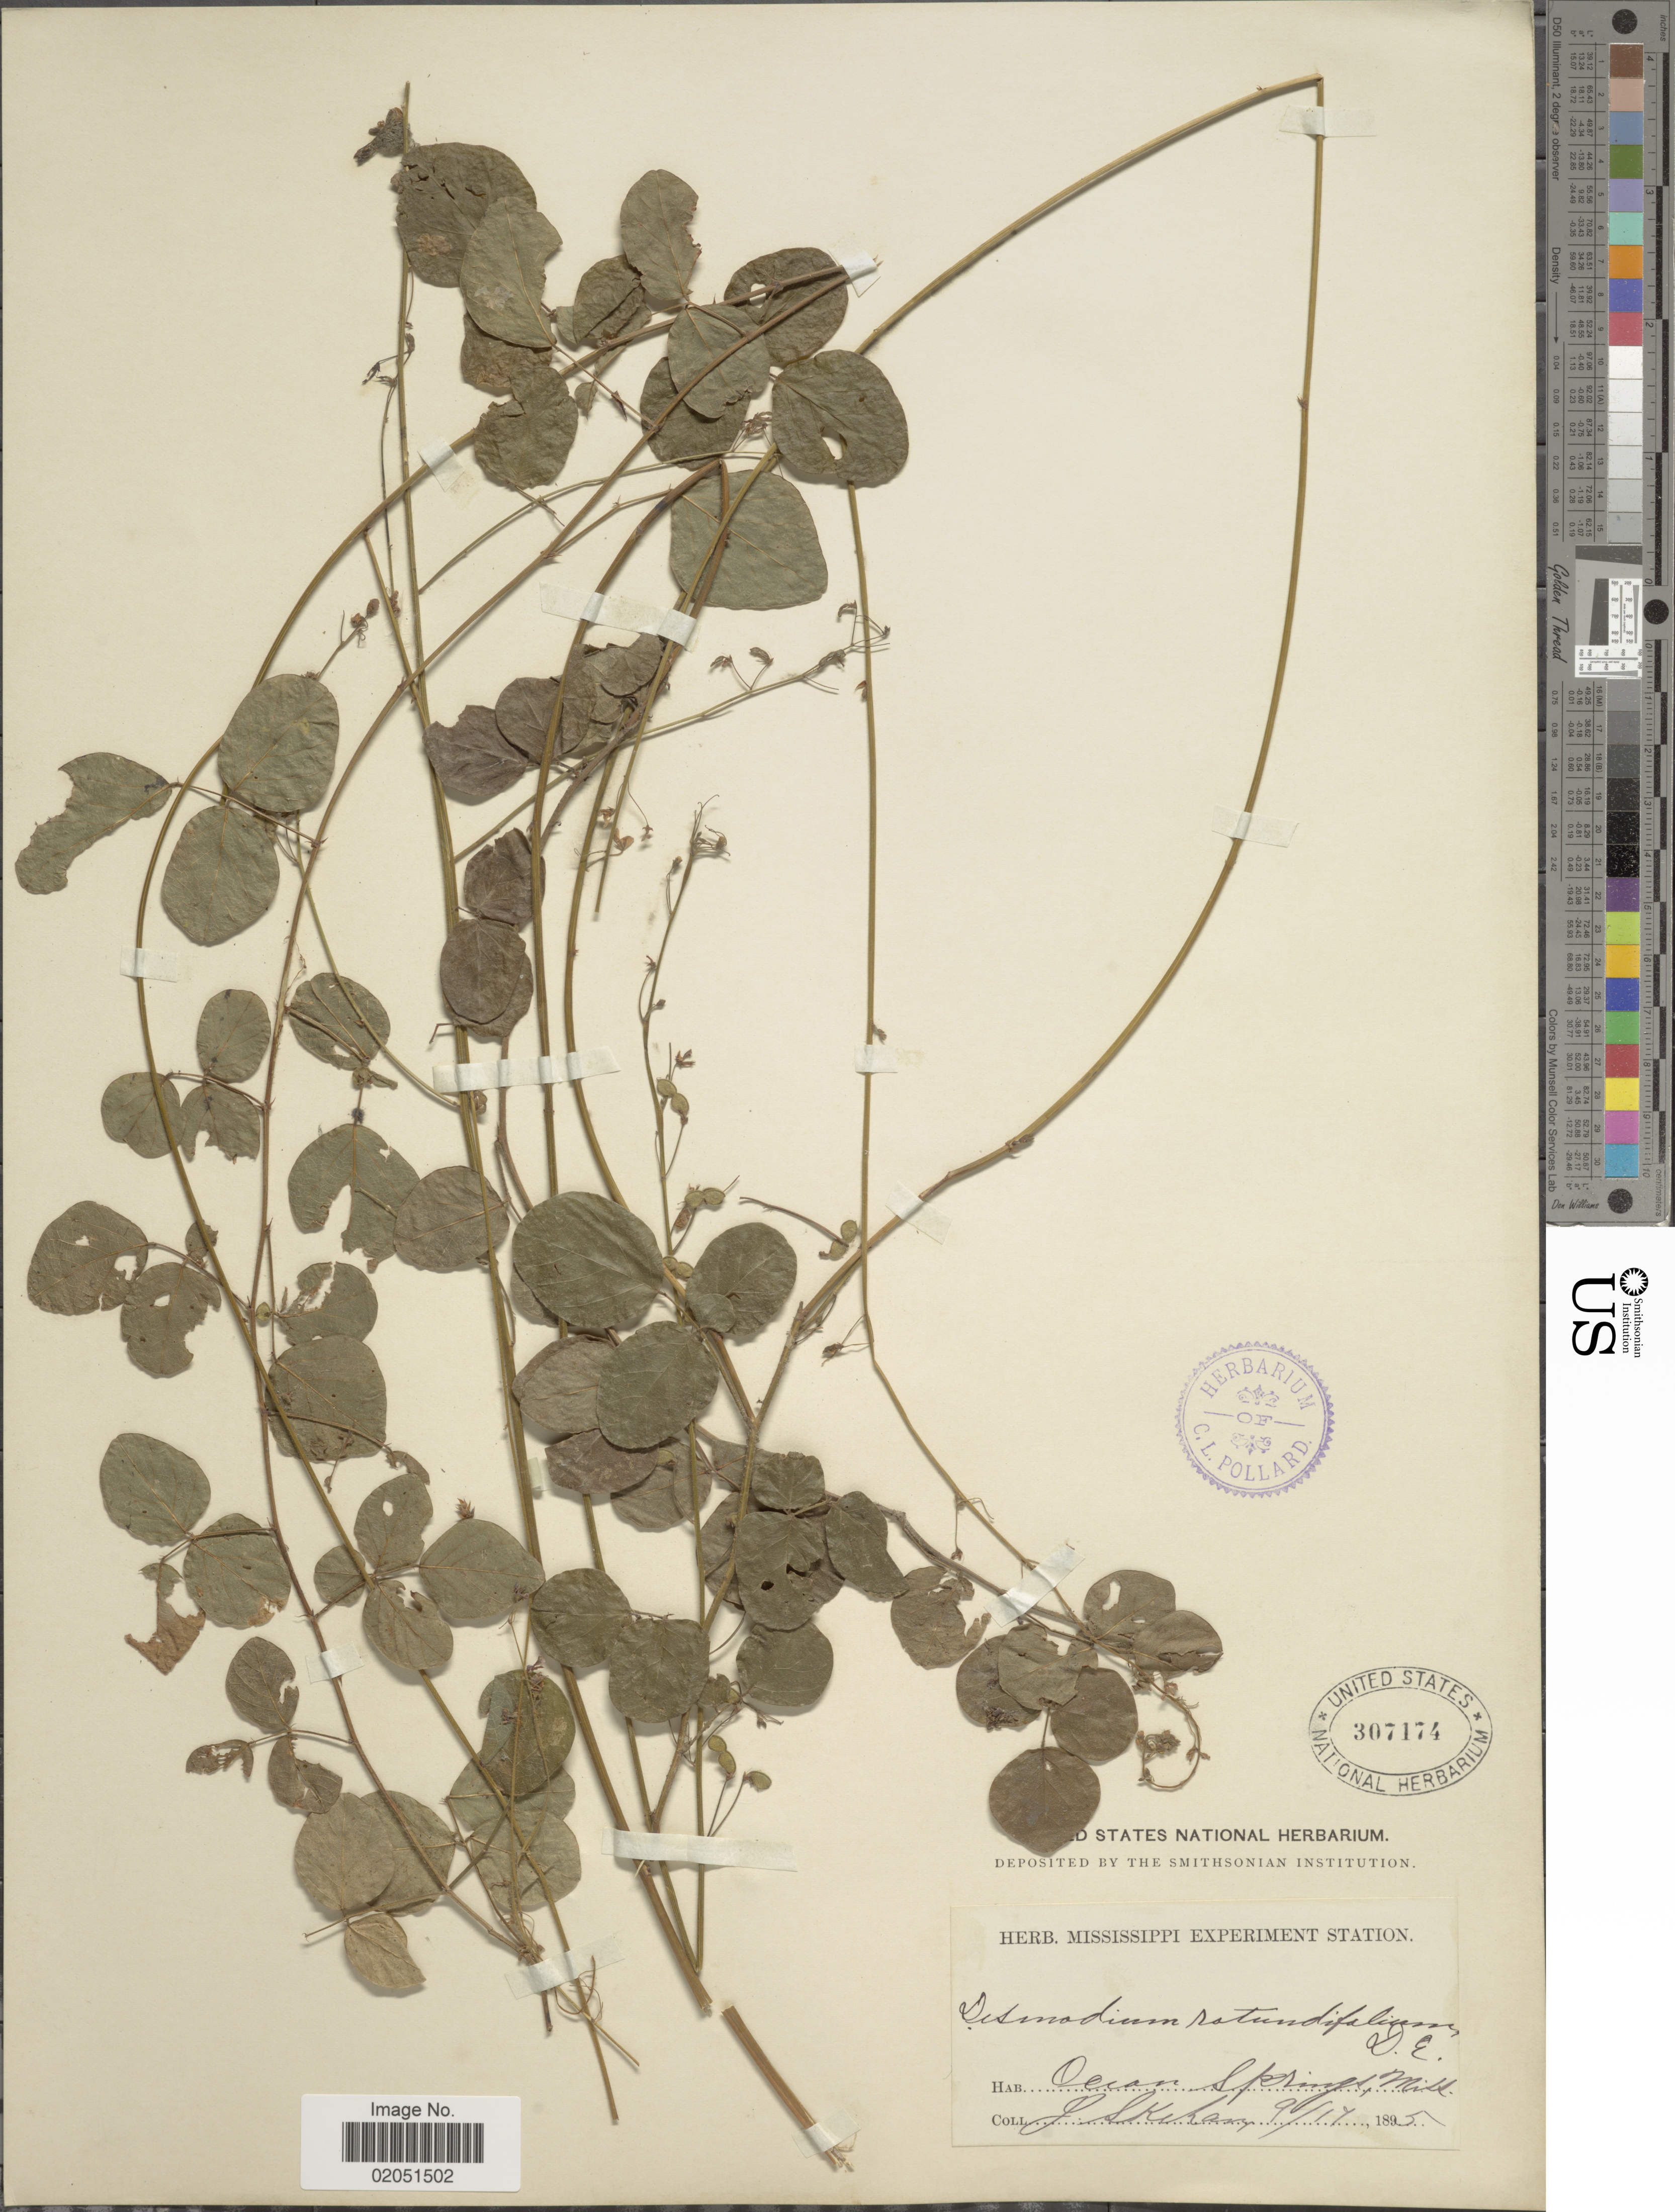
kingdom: Plantae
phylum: Tracheophyta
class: Magnoliopsida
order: Fabales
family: Fabaceae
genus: Desmodium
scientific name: Desmodium rotundifolium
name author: DC.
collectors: J. Skehan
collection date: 1895-09-17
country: United States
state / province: Mississippi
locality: Ocean Springs.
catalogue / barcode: US 307174